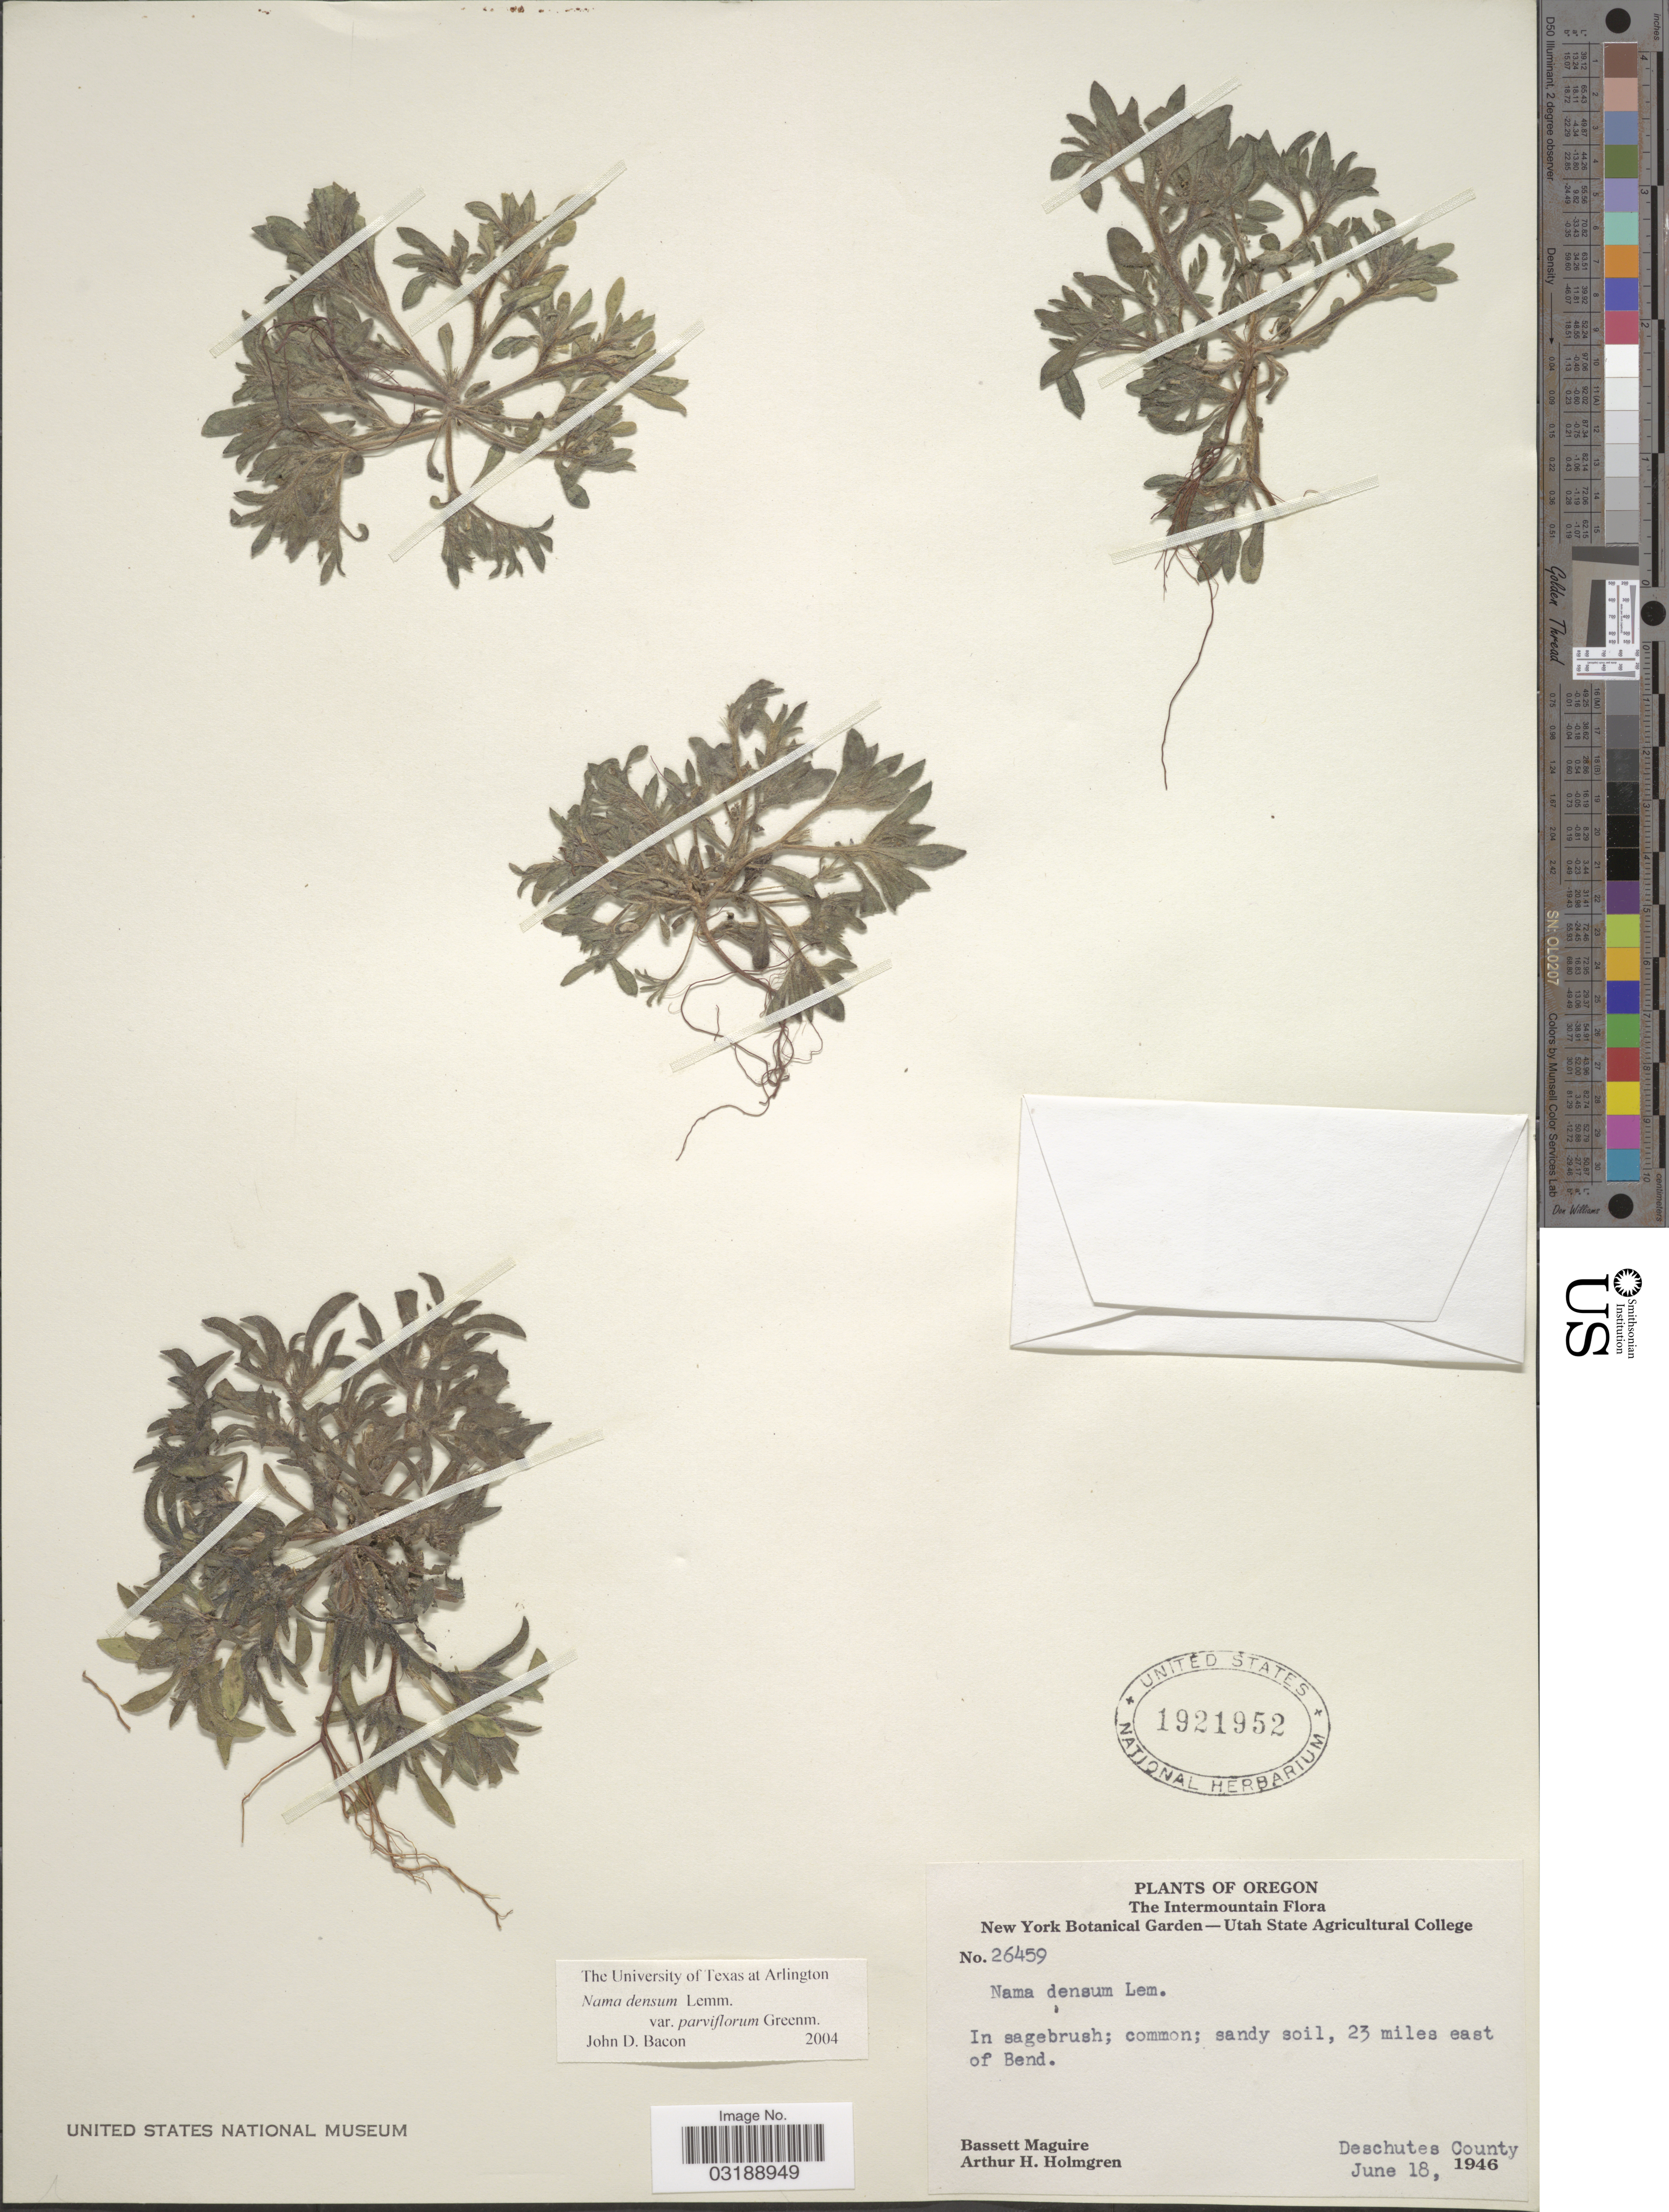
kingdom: Plantae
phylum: Tracheophyta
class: Magnoliopsida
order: Boraginales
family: Namaceae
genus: Nama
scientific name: Nama densa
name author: Lemmon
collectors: B. Maguire & A. H. Holmgren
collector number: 26459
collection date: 1946-06-18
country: United States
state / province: Oregon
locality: The Intermountain, 23 miles east of Bend, Deschutes County.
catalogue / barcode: US 1921952